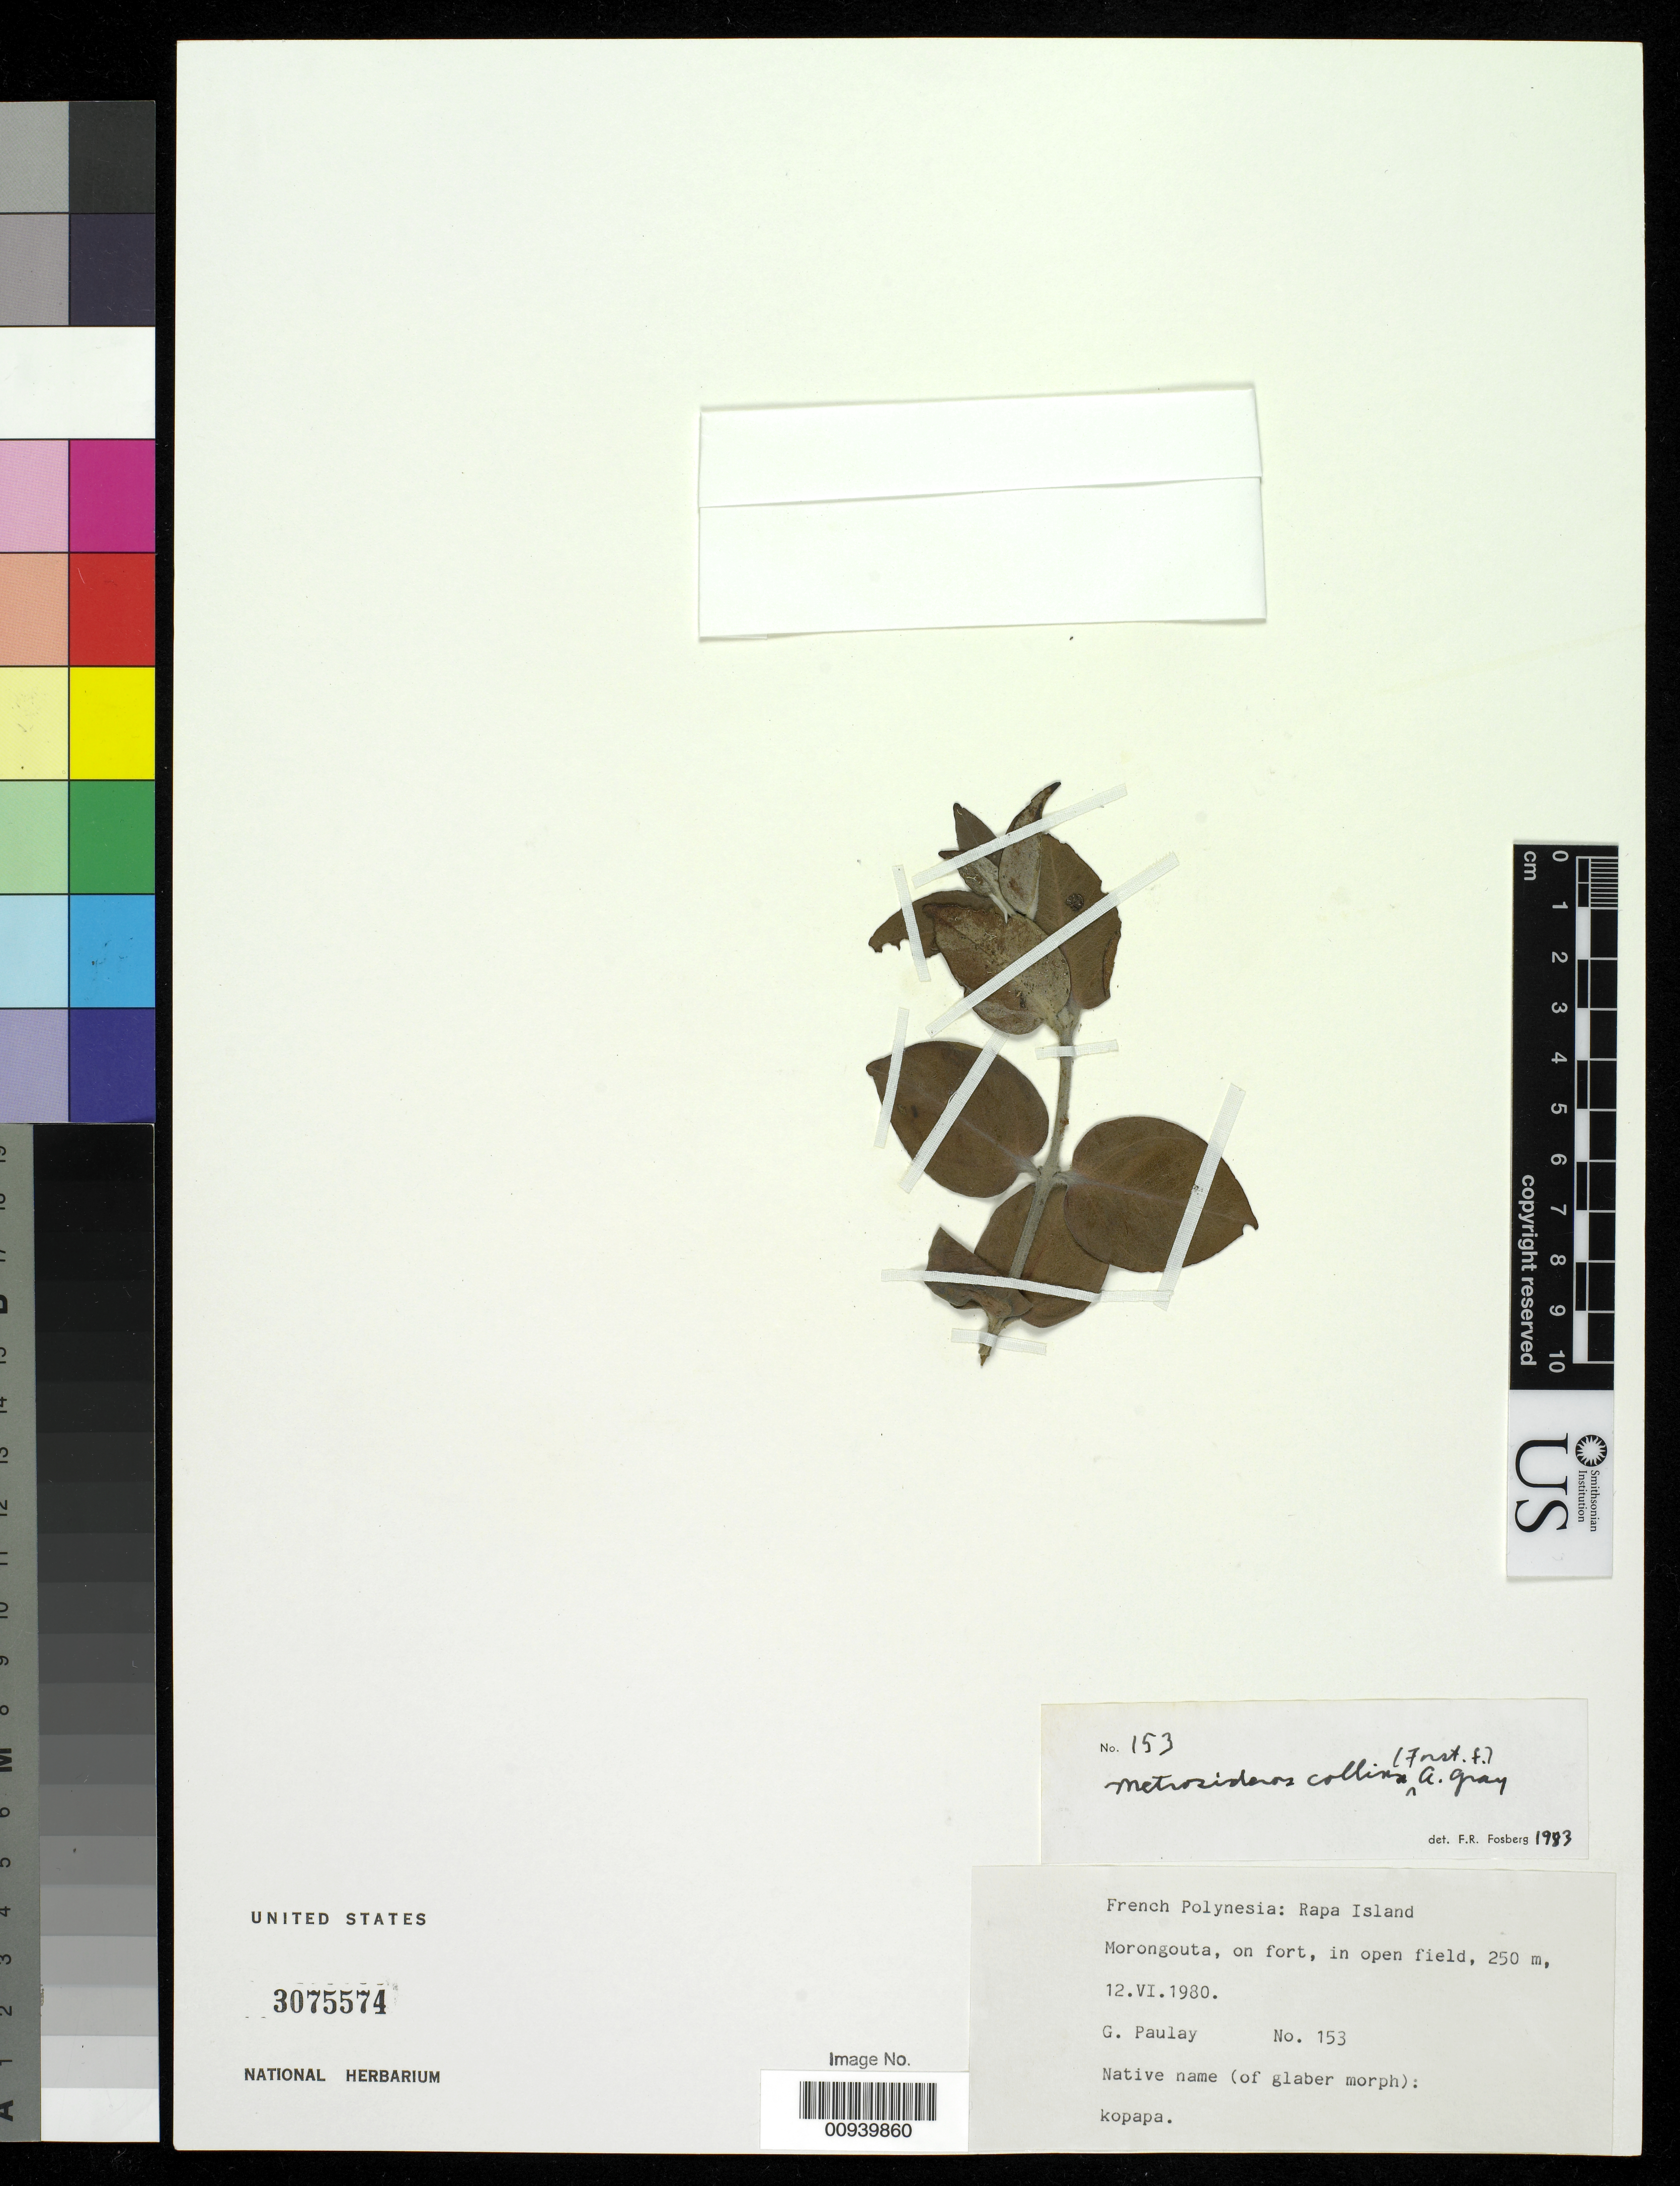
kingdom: Plantae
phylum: Tracheophyta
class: Magnoliopsida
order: Myrtales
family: Myrtaceae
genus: Metrosideros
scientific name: Metrosideros collina var. collina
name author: (J.R. Forst. & G. Forst.) A. Gray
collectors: G. Paulay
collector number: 153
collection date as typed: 12 Jun 1980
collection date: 1980-06-12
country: French Polynesia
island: Rapa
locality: Morongouta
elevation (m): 250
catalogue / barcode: US 3075574